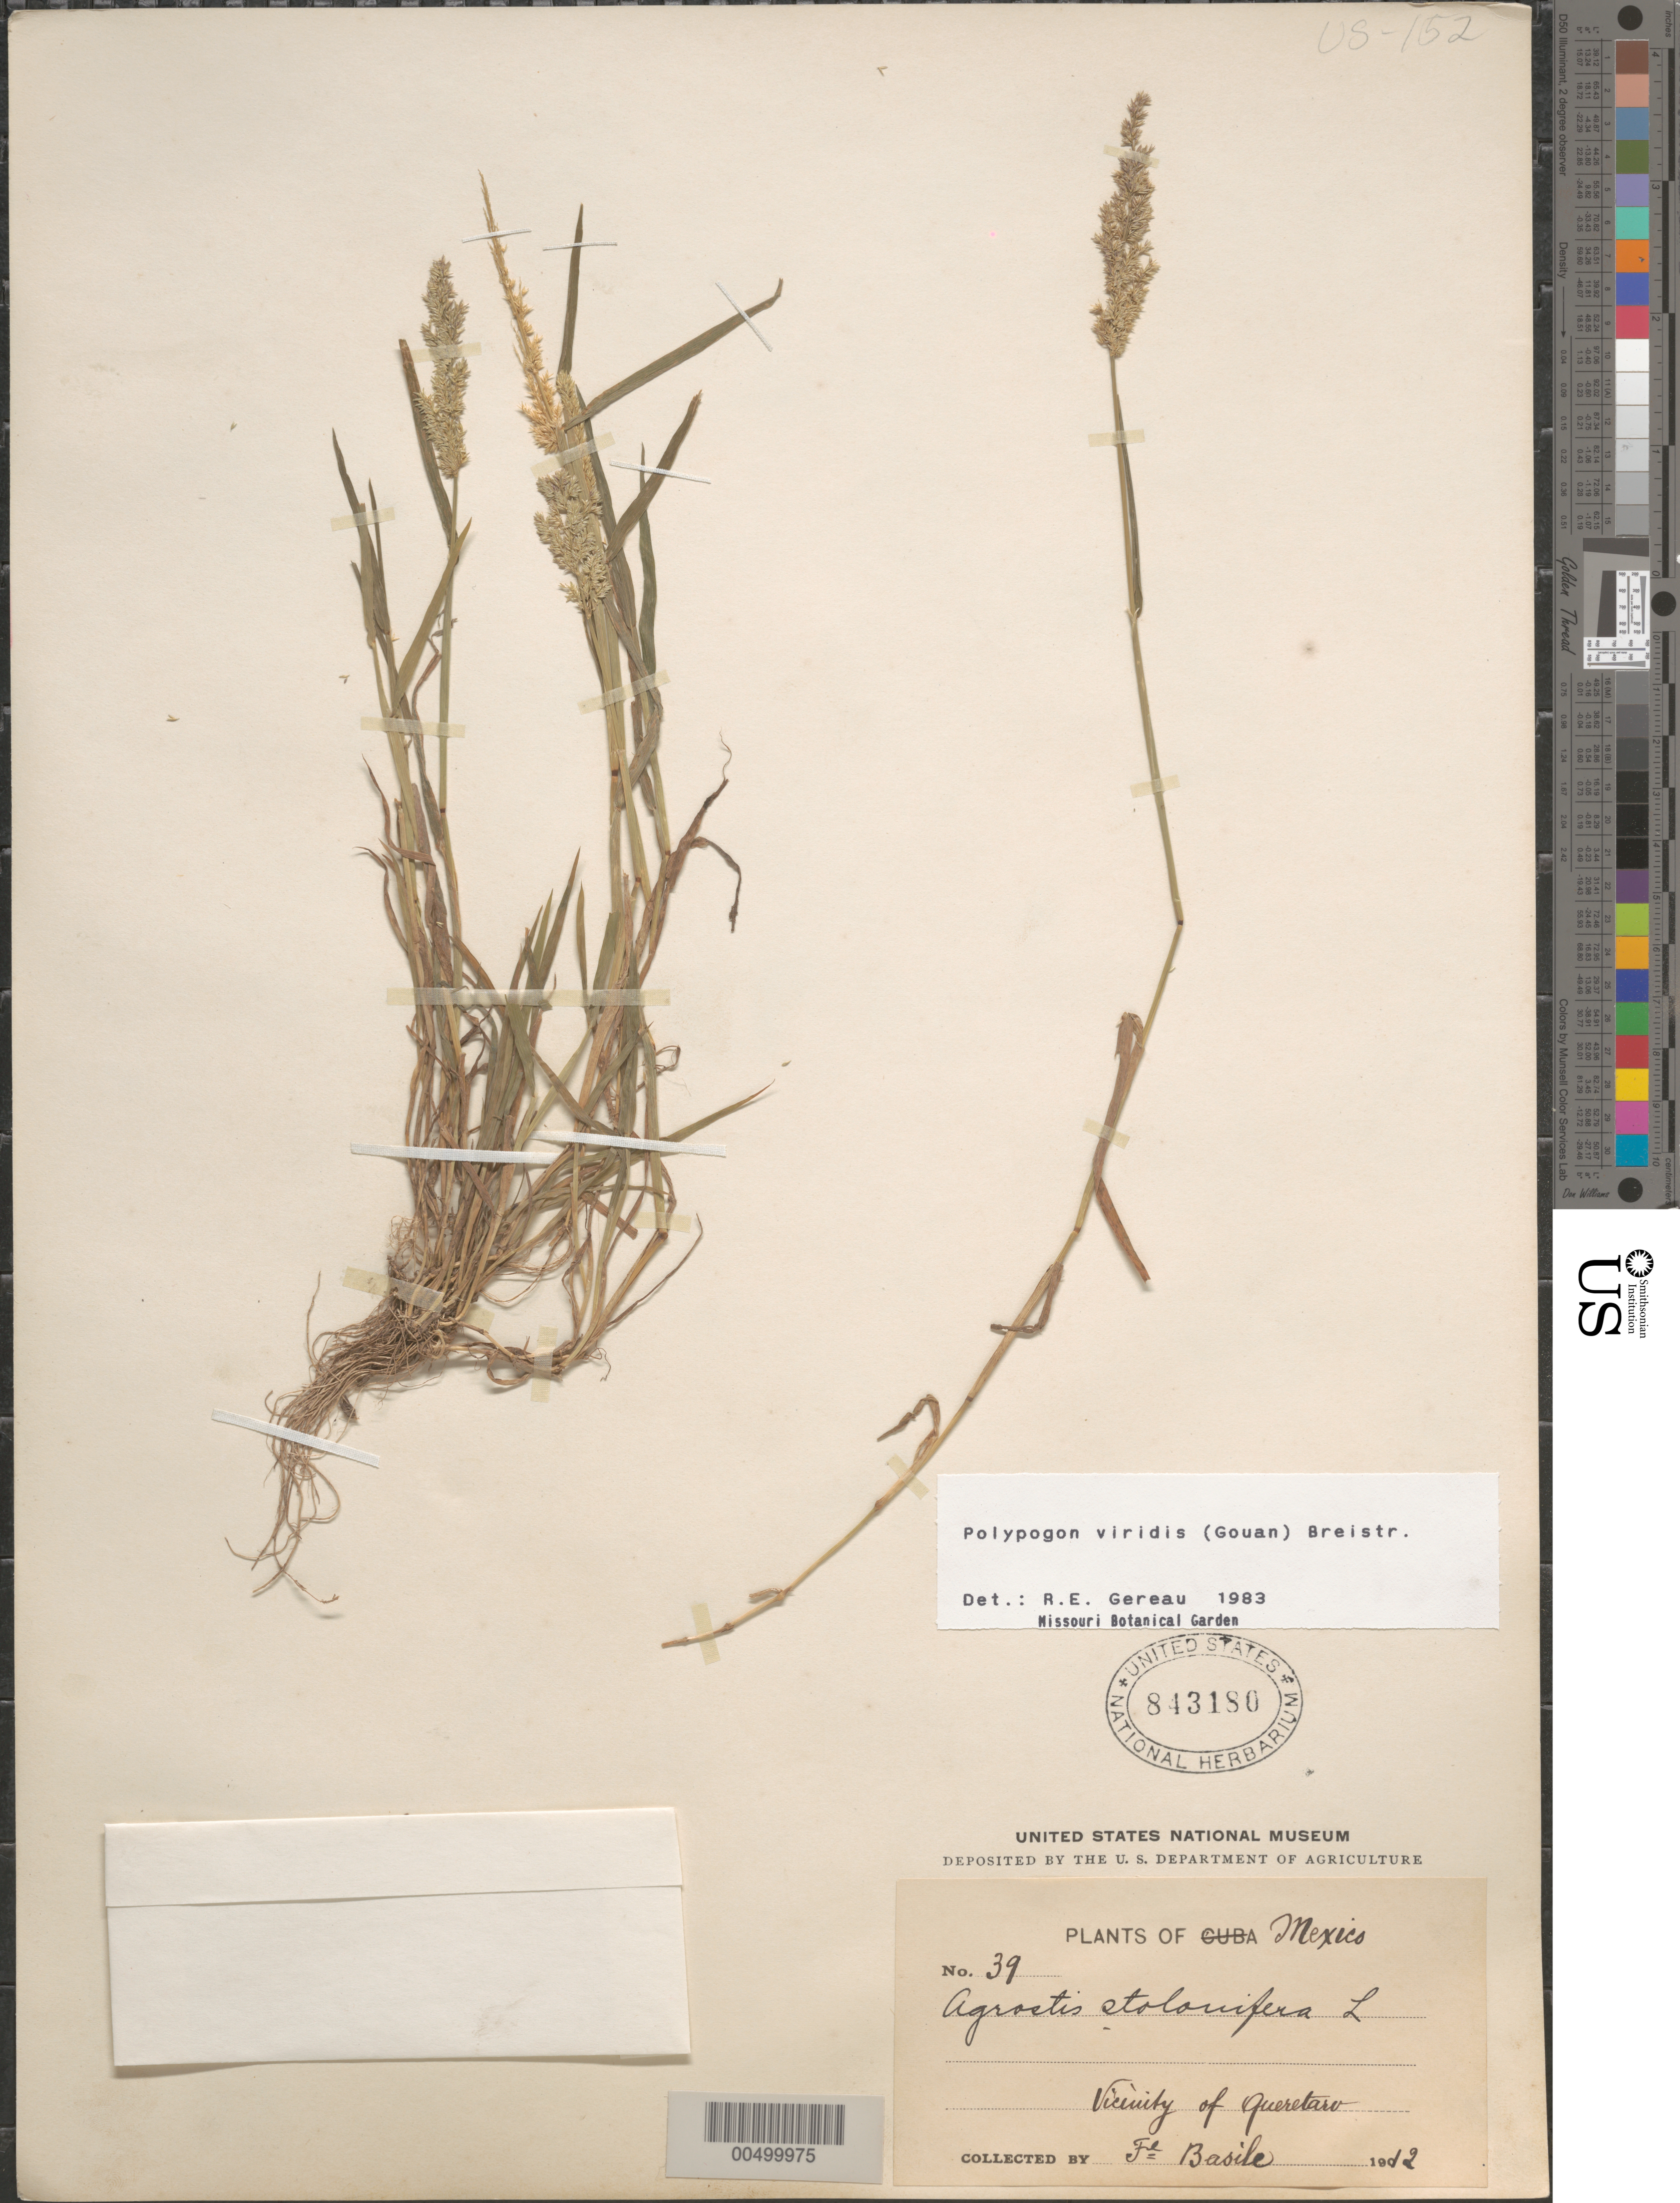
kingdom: Plantae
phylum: Tracheophyta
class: Liliopsida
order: Poales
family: Poaceae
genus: Polypogon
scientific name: Polypogon viridis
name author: (Gouan) Breistroffer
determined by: Gereau, R. E.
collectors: Bro. Basile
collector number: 39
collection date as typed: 1912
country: Mexico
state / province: Querétaro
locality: Vicinity of Querétaro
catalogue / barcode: US 843180